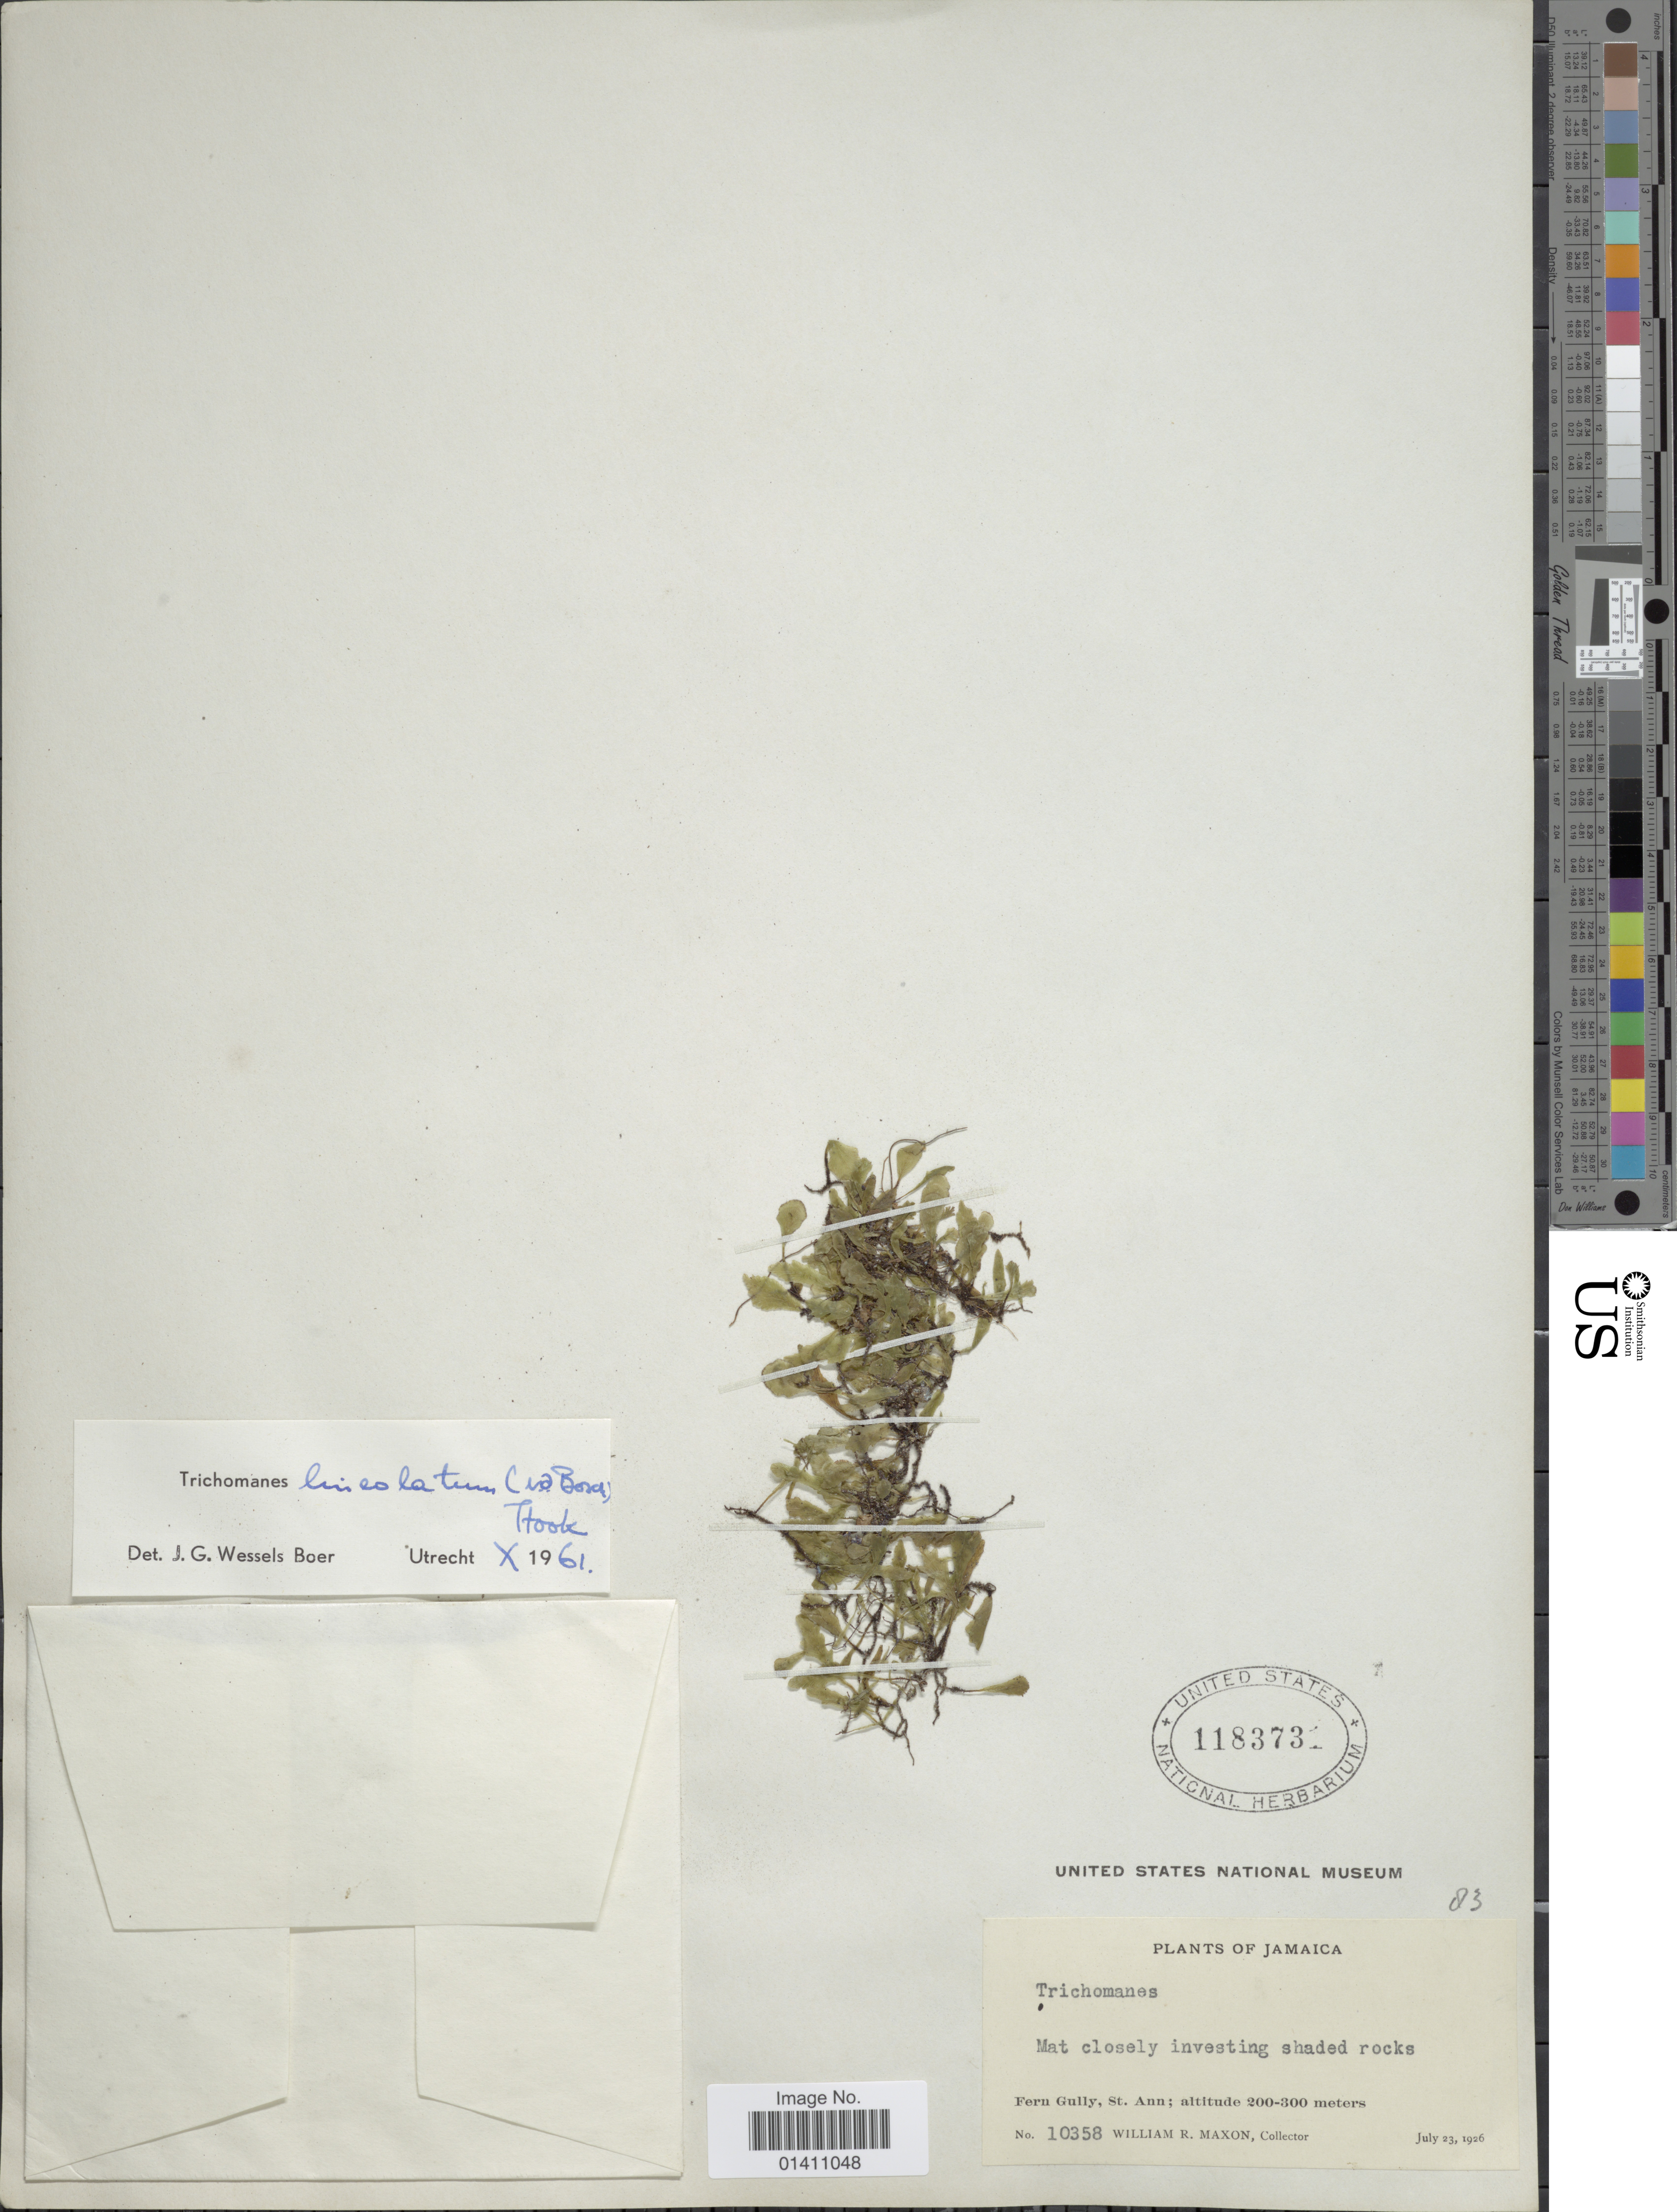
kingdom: Plantae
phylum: Tracheophyta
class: Polypodiopsida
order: Hymenophyllales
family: Hymenophyllaceae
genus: Didymoglossum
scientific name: Didymoglossum lineolatum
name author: Bosch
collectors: W. R. Maxon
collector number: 10358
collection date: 1926-07-23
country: Jamaica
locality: Fern Gully, St. Ann.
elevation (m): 200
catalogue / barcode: US 118373